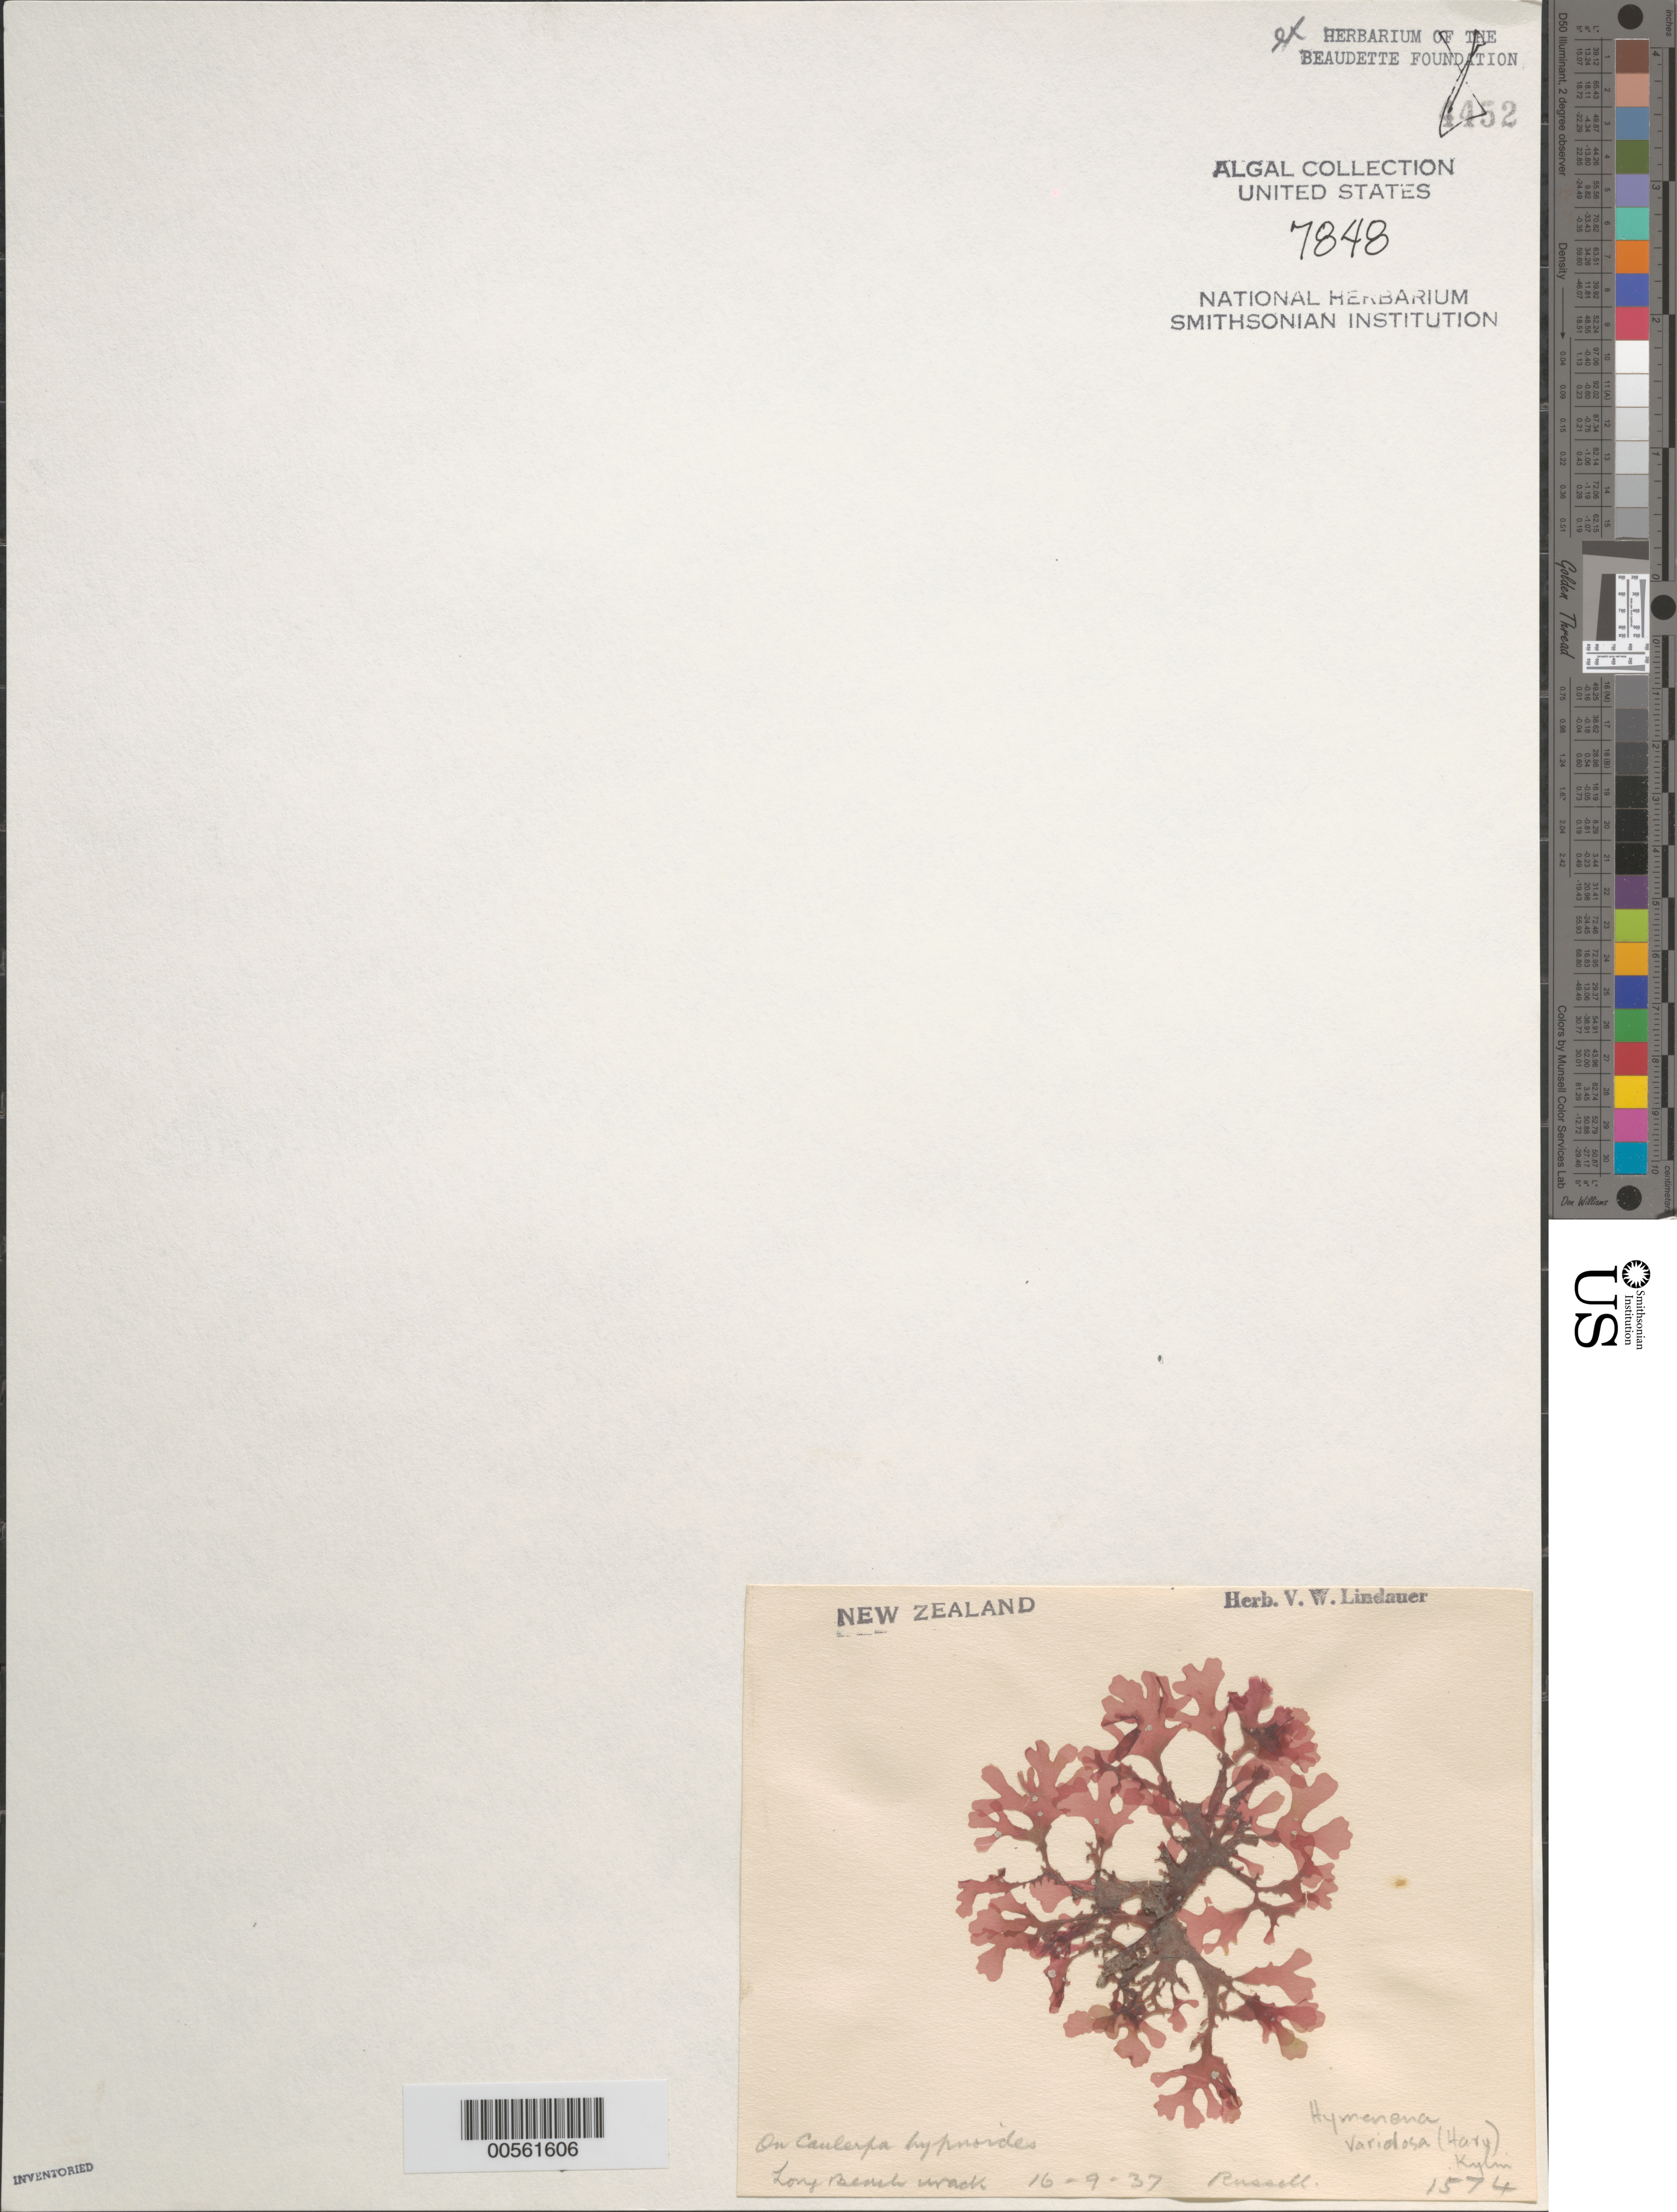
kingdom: Plantae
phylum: Rhodophyta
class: Florideophyceae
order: Ceramiales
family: Delesseriaceae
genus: Hymenena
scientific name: Hymenena variolosa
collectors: V. Lindauer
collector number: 1574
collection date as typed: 16 Sep 1937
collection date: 1937-09-16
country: New Zealand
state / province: Northland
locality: Long beach, russell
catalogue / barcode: US 7848